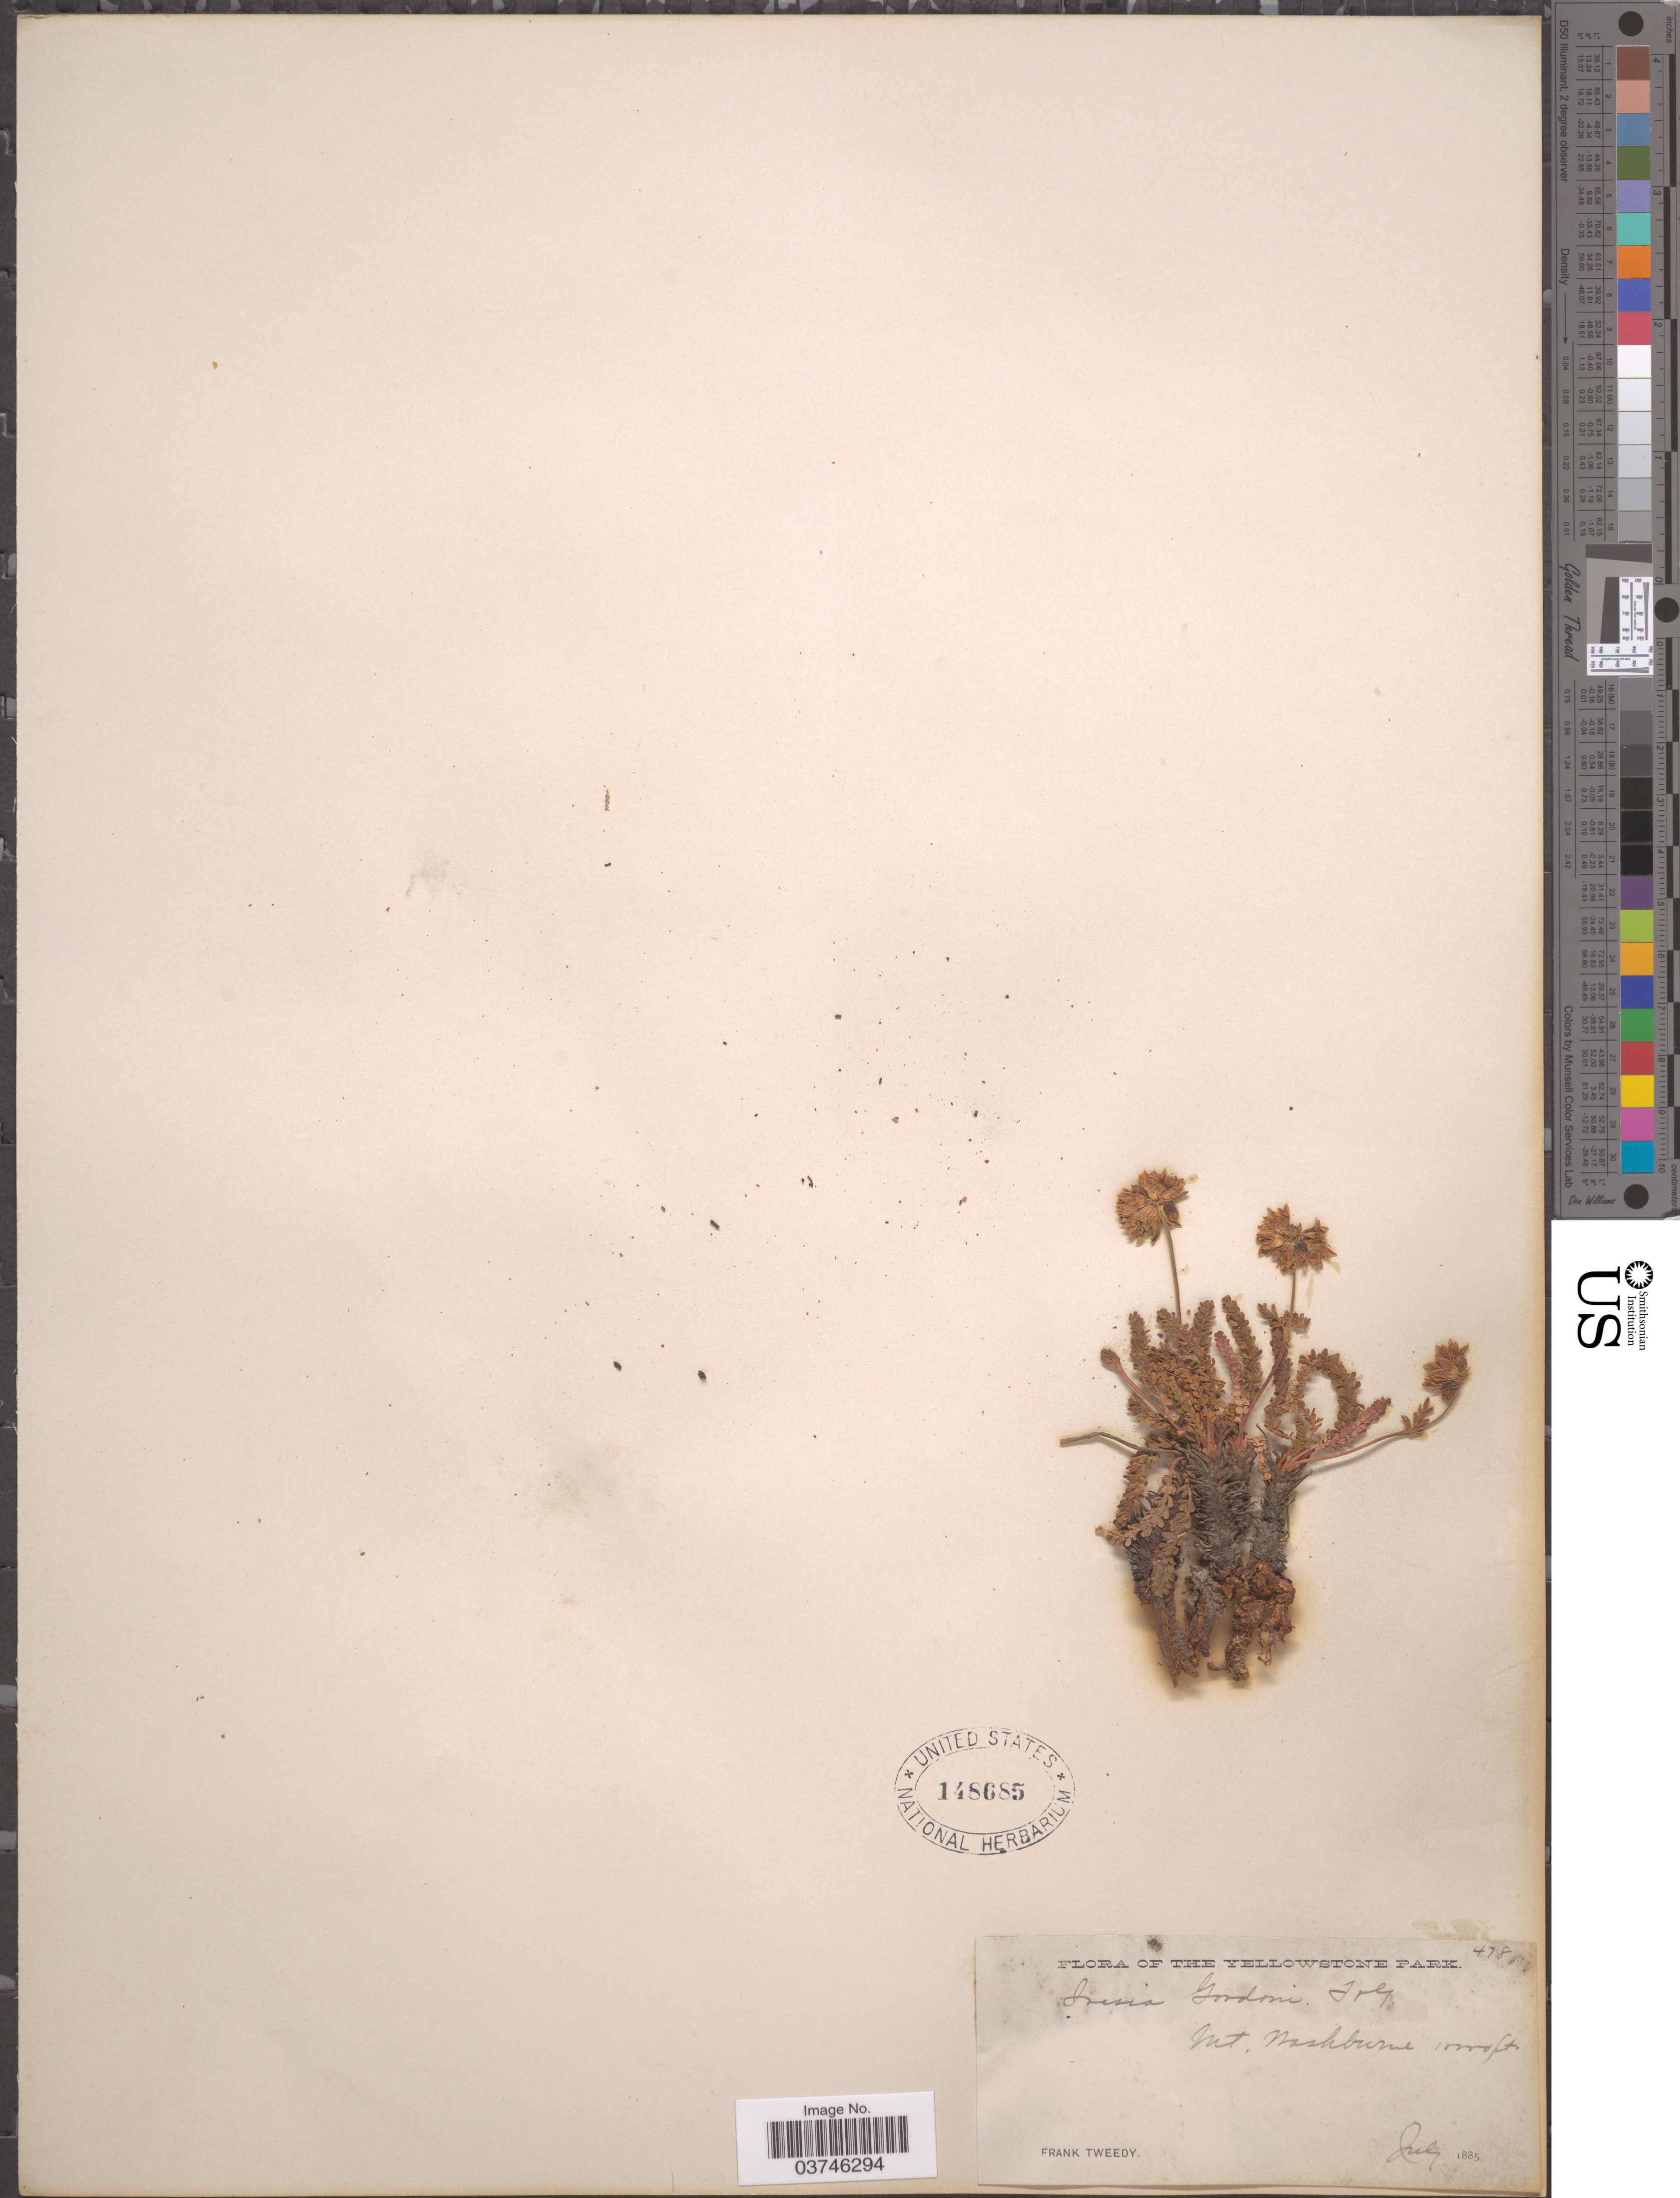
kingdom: Plantae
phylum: Tracheophyta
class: Magnoliopsida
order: Rosales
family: Rosaceae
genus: Potentilla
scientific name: Potentilla gordonii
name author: (Hook.) Greene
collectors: F. Tweedy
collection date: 1885-07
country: United States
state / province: Wyoming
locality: The Yellowstone Park. Mt. Washburne.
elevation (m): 3048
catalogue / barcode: US 148685